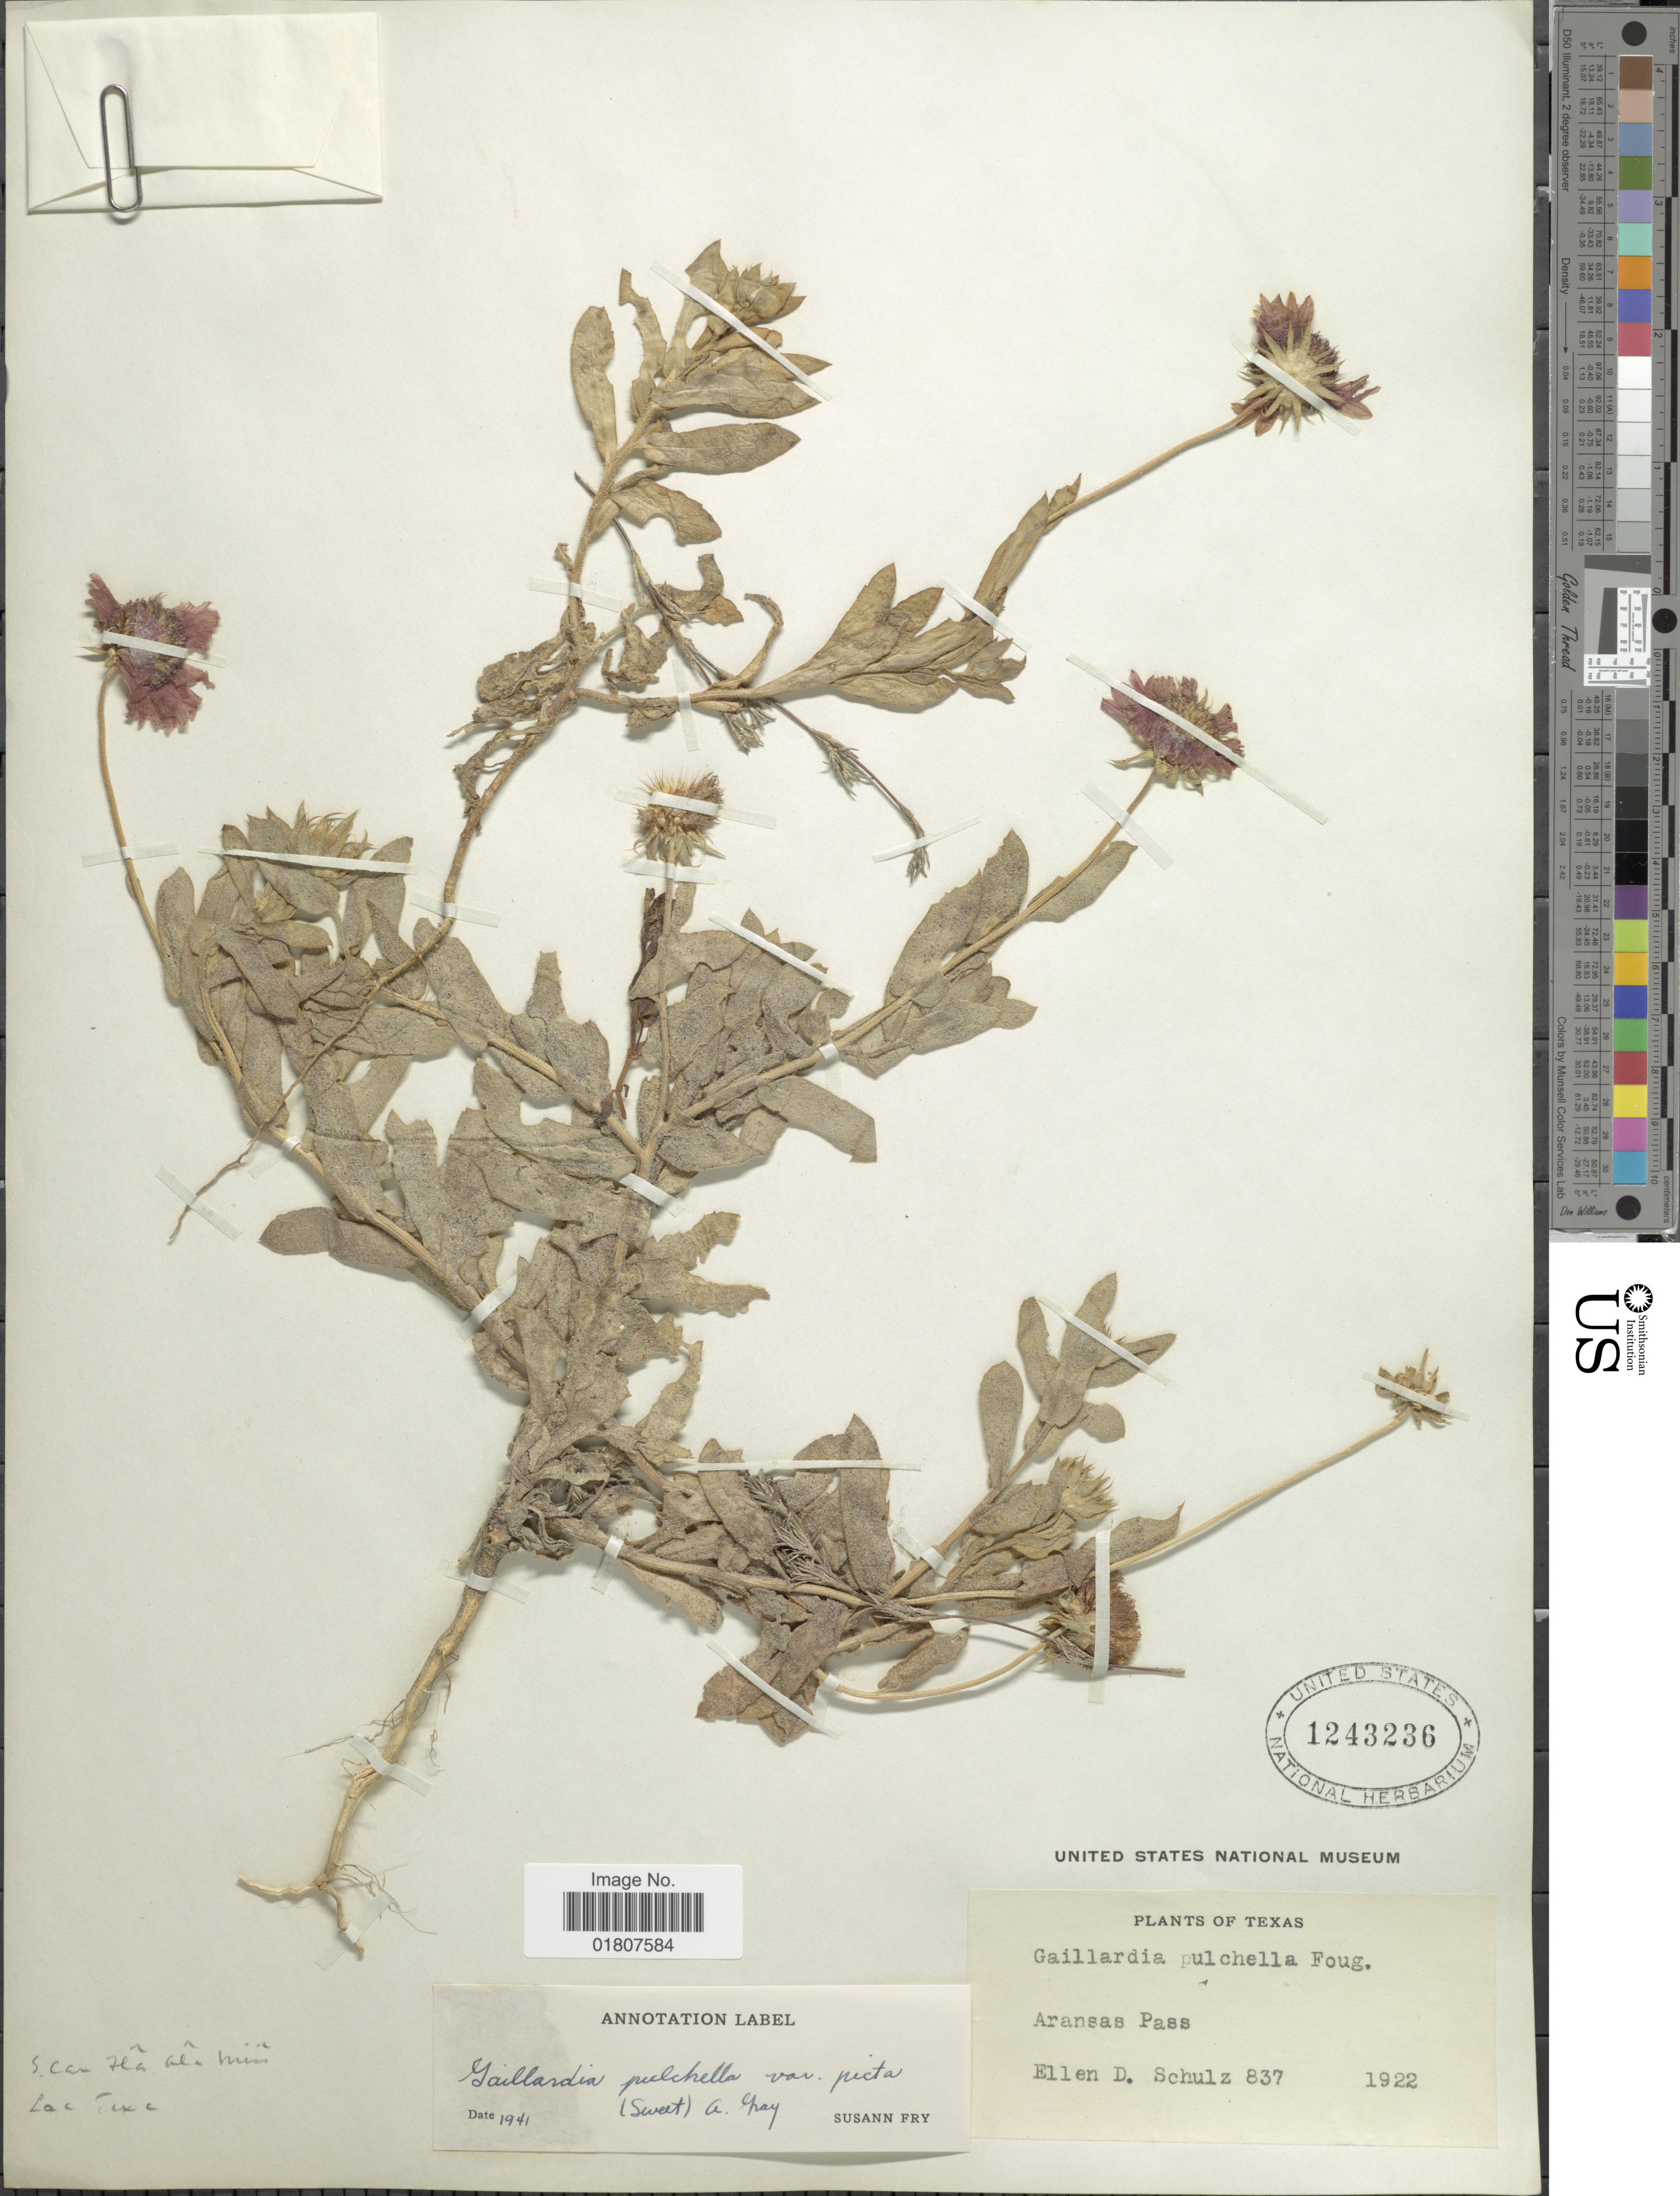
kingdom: Plantae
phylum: Tracheophyta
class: Magnoliopsida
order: Asterales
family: Asteraceae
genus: Gaillardia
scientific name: Gaillardia pulchella var. picta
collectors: E. D. Schulz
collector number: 837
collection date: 1922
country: United States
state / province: Texas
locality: Aransas Pass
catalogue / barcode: US 1243236